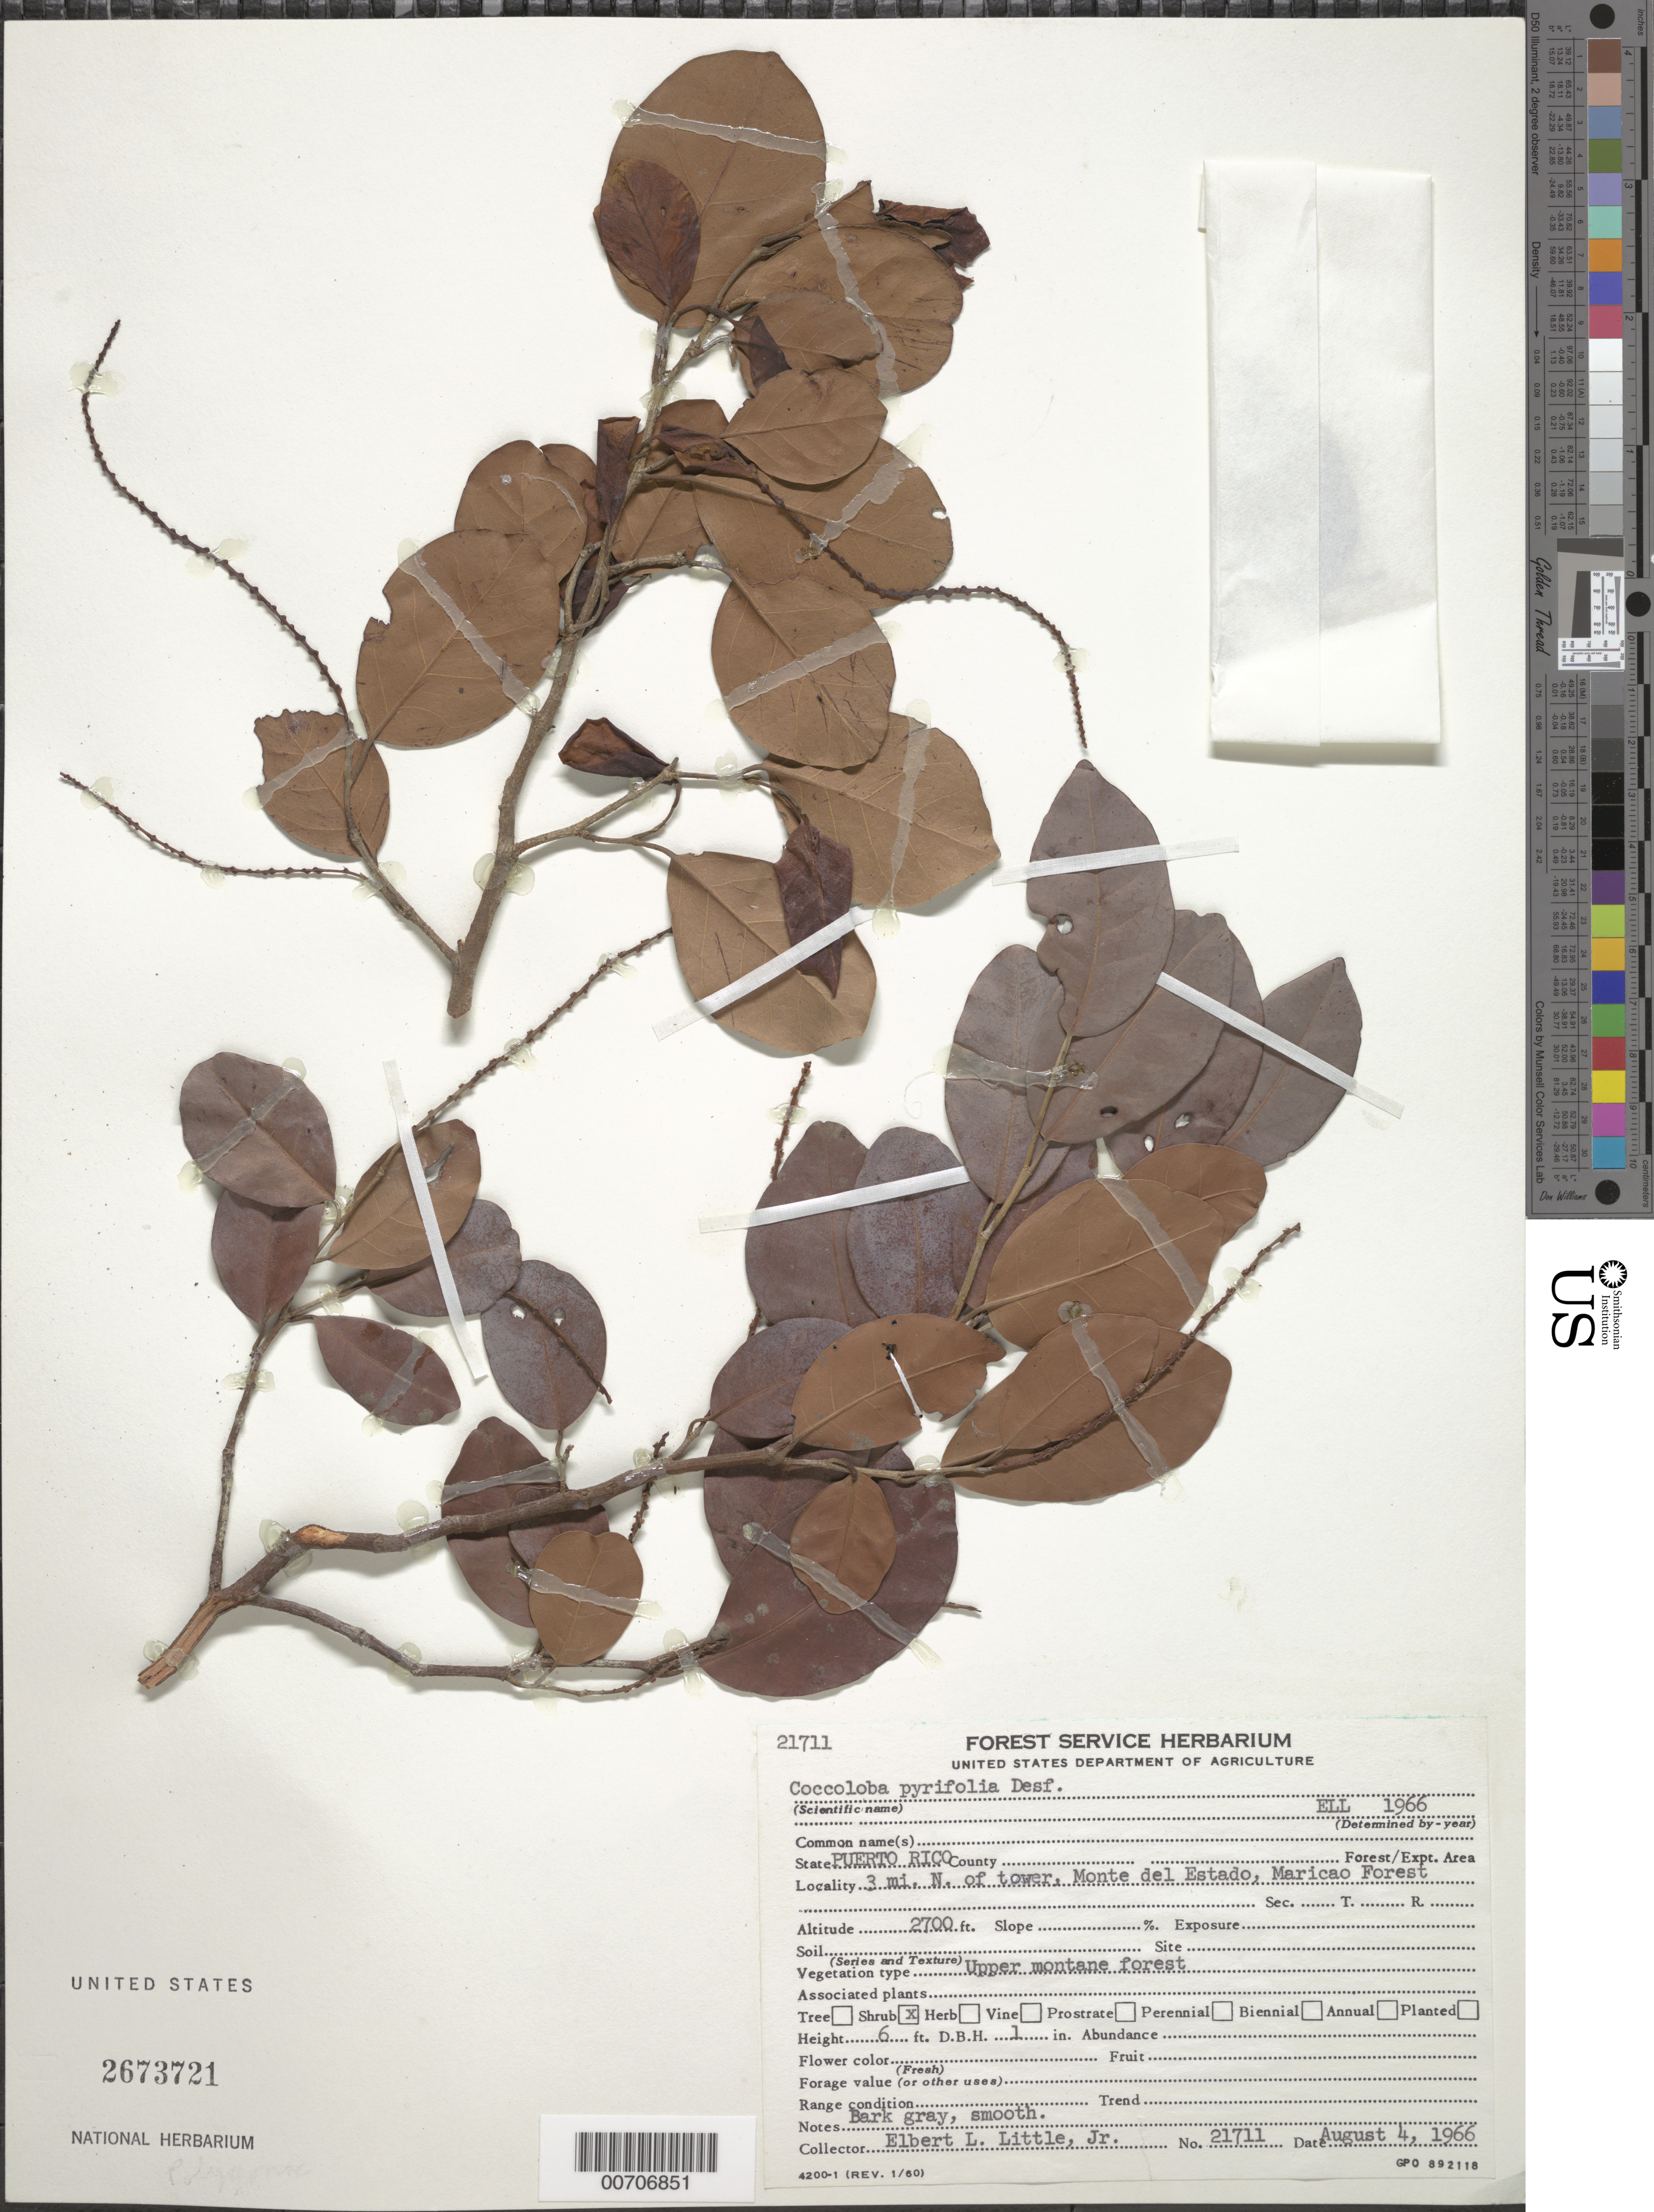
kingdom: Plantae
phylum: Tracheophyta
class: Magnoliopsida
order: Caryophyllales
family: Polygonaceae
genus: Coccoloba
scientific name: Coccoloba pyrifolia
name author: Desf.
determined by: Little, Elbert L., Jr., (FSSR), United States Department of Agriculture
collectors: E. L. Little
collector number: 21711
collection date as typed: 04 Aug 1966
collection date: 1966-08-04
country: Puerto Rico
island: Greater Antilles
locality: Monte del Estado, Maricao Forest, 3 mi N of tower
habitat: Upper montane forest.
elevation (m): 823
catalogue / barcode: US 2673721